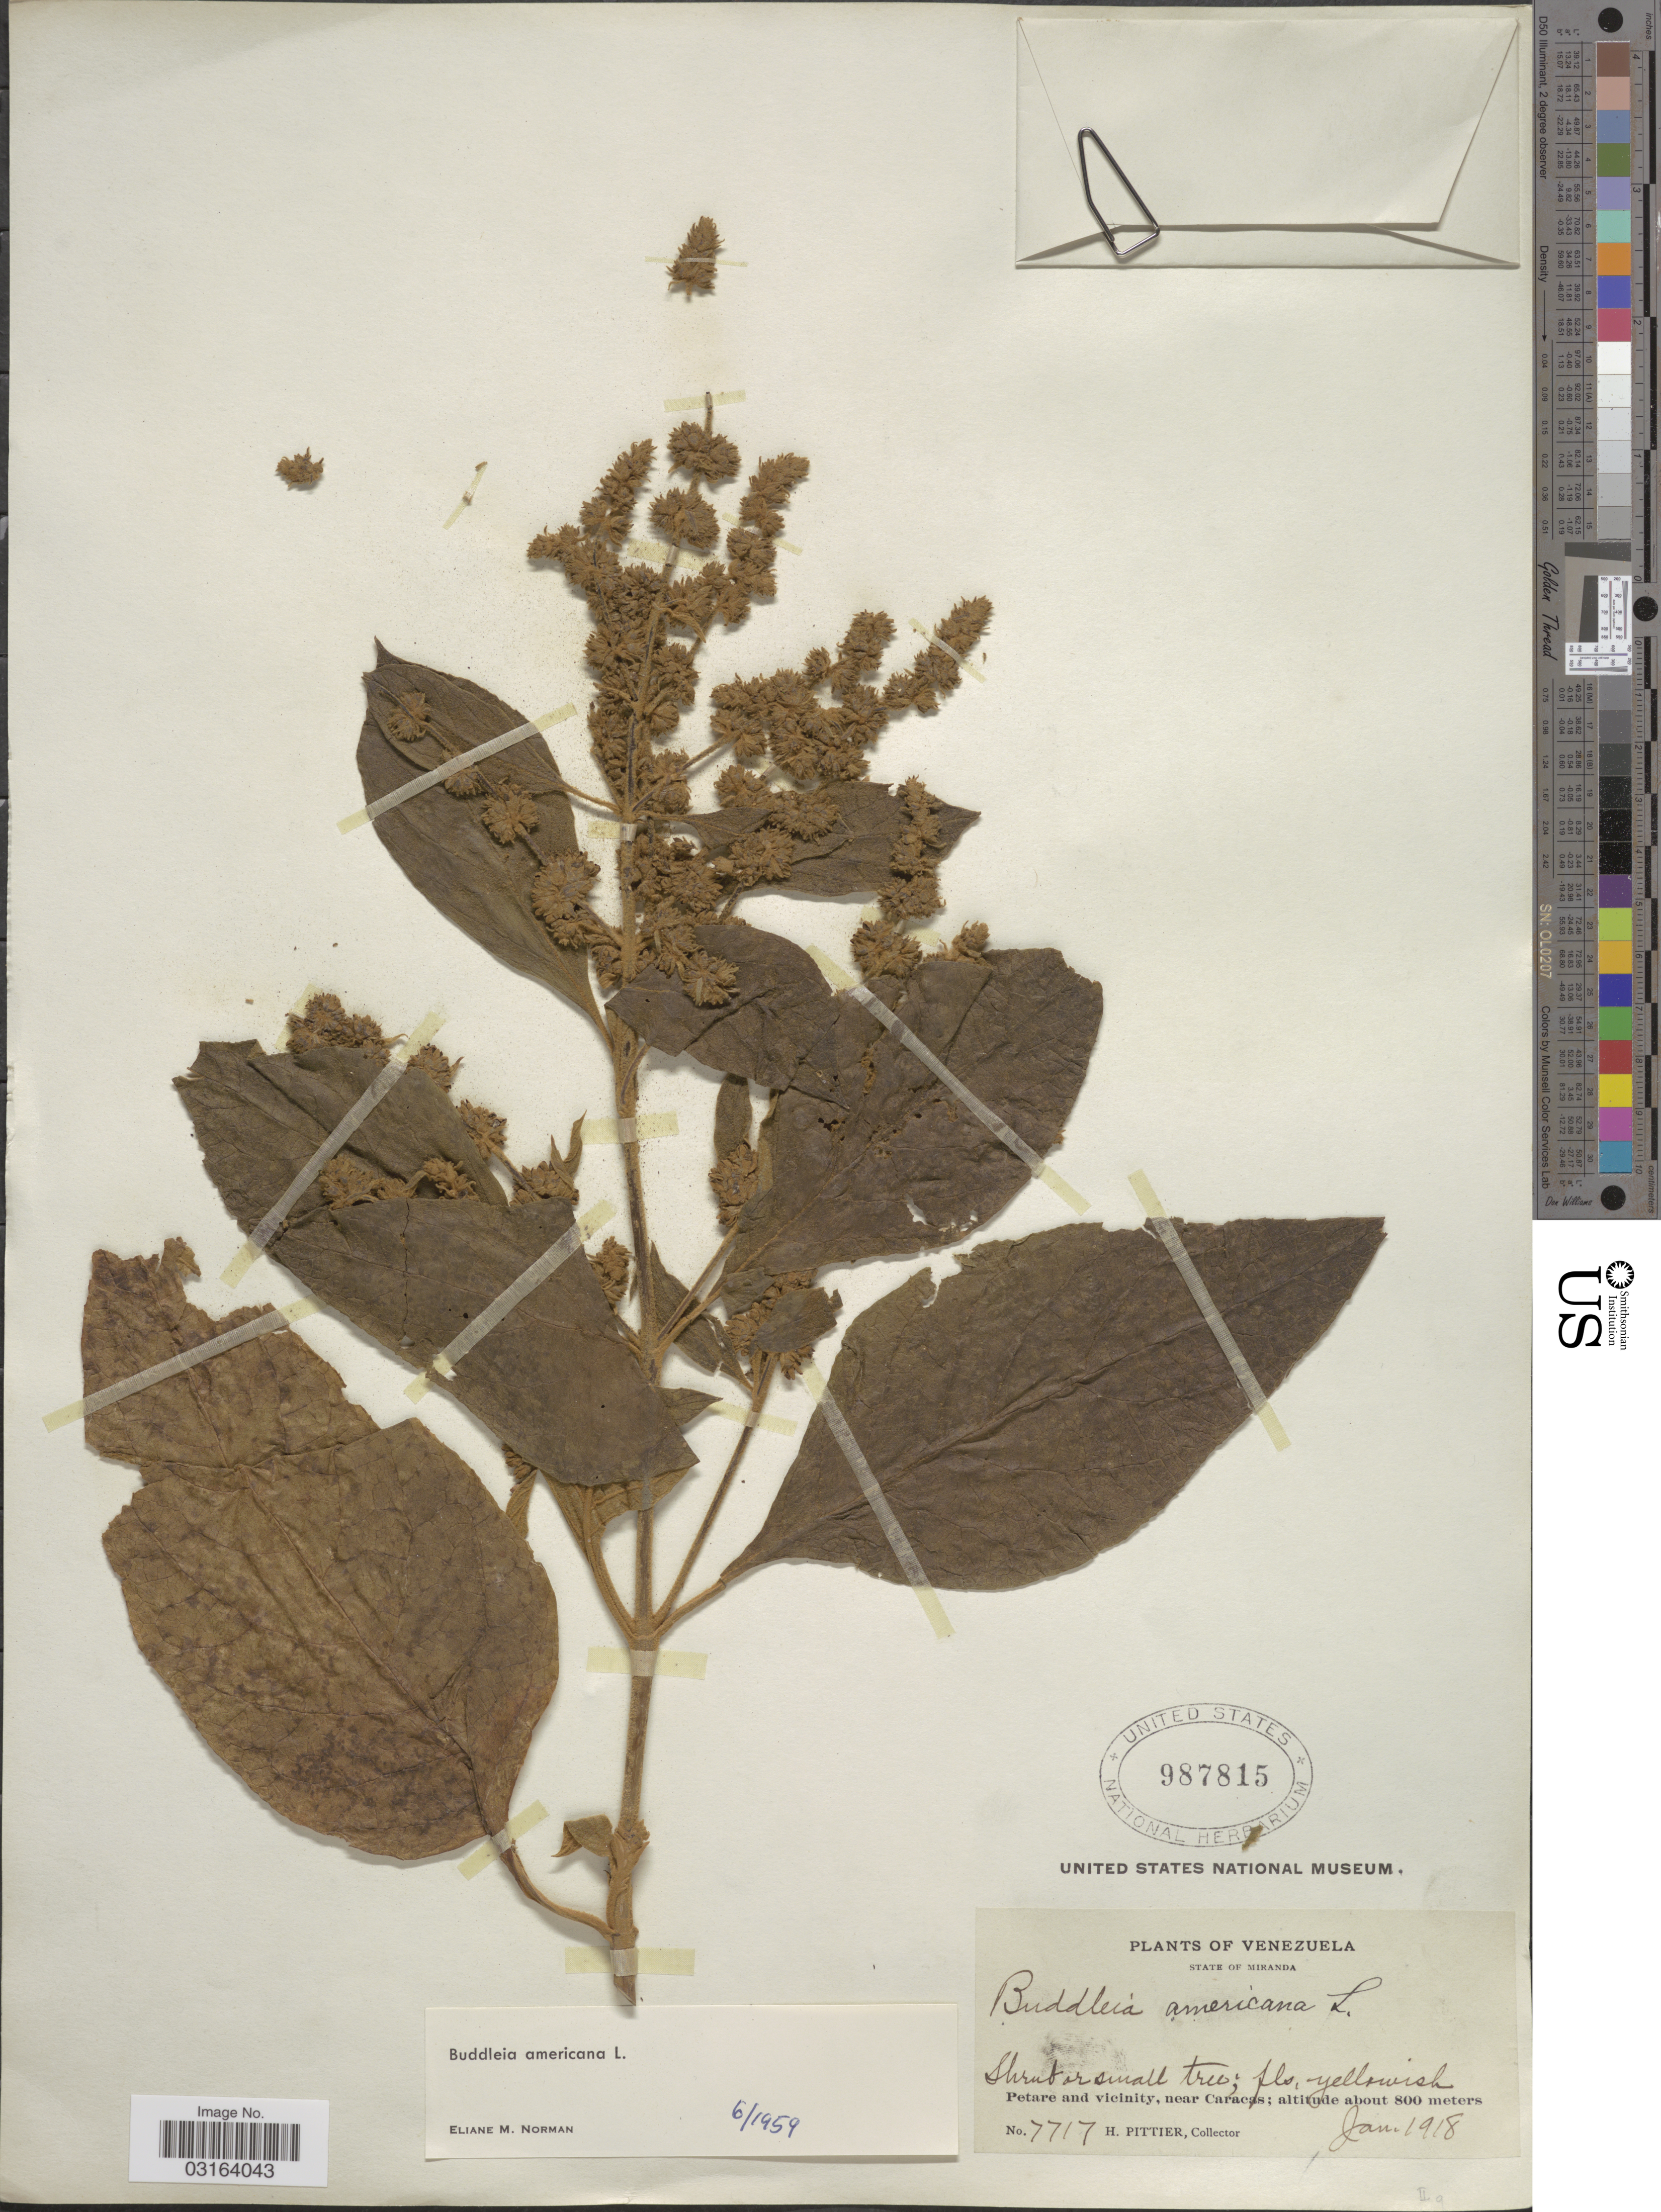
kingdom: Plantae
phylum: Tracheophyta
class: Magnoliopsida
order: Lamiales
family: Scrophulariaceae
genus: Buddleja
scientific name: Buddleja americana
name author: L.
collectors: H. F. Pittier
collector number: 7717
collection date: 1918-01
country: Venezuela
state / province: Miranda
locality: Petare and vicinity, near Caracas.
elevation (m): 800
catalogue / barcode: US 987815